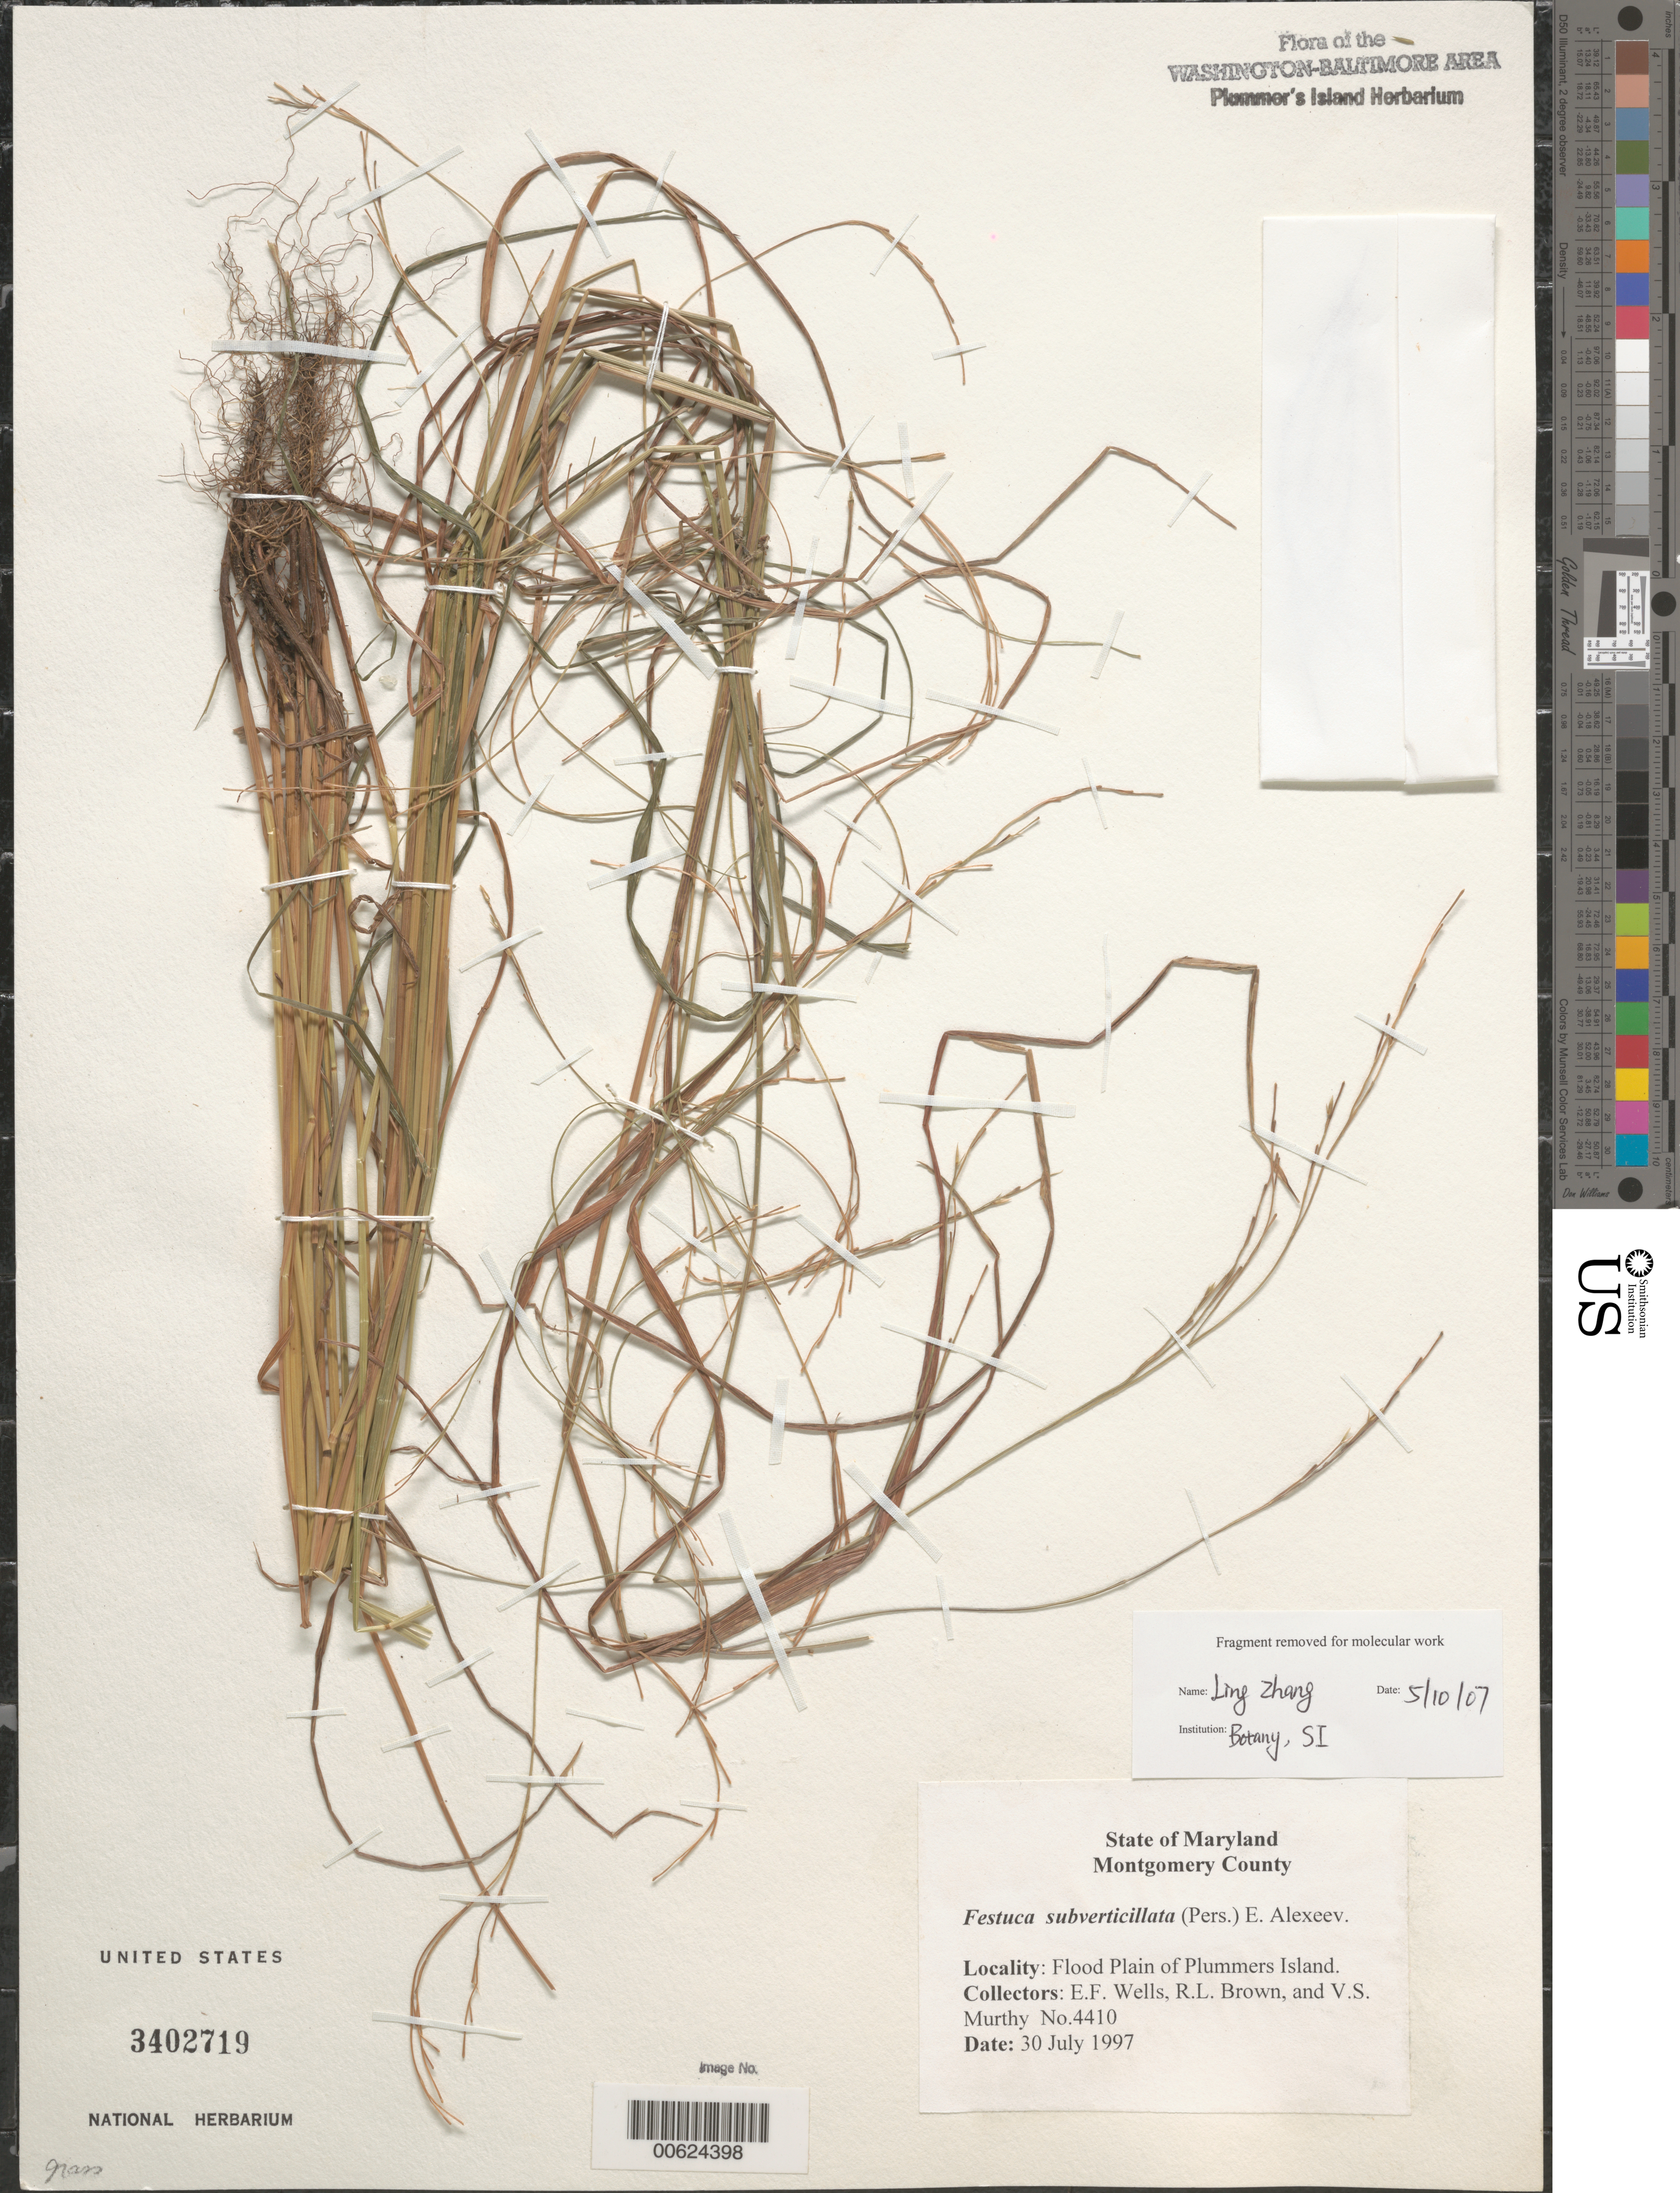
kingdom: Plantae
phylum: Tracheophyta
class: Liliopsida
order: Poales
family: Poaceae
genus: Festuca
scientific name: Festuca subverticillata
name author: (Pers.) E.B. Alexeev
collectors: E. F. Wells, R. L. Brown & V. S. Murthy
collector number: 4410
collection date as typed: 30 Jul 1997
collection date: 1997-07-30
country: United States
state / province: Maryland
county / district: Montgomery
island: Plummers Island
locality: Flood plain of Plummers Island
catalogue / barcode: US 3402719